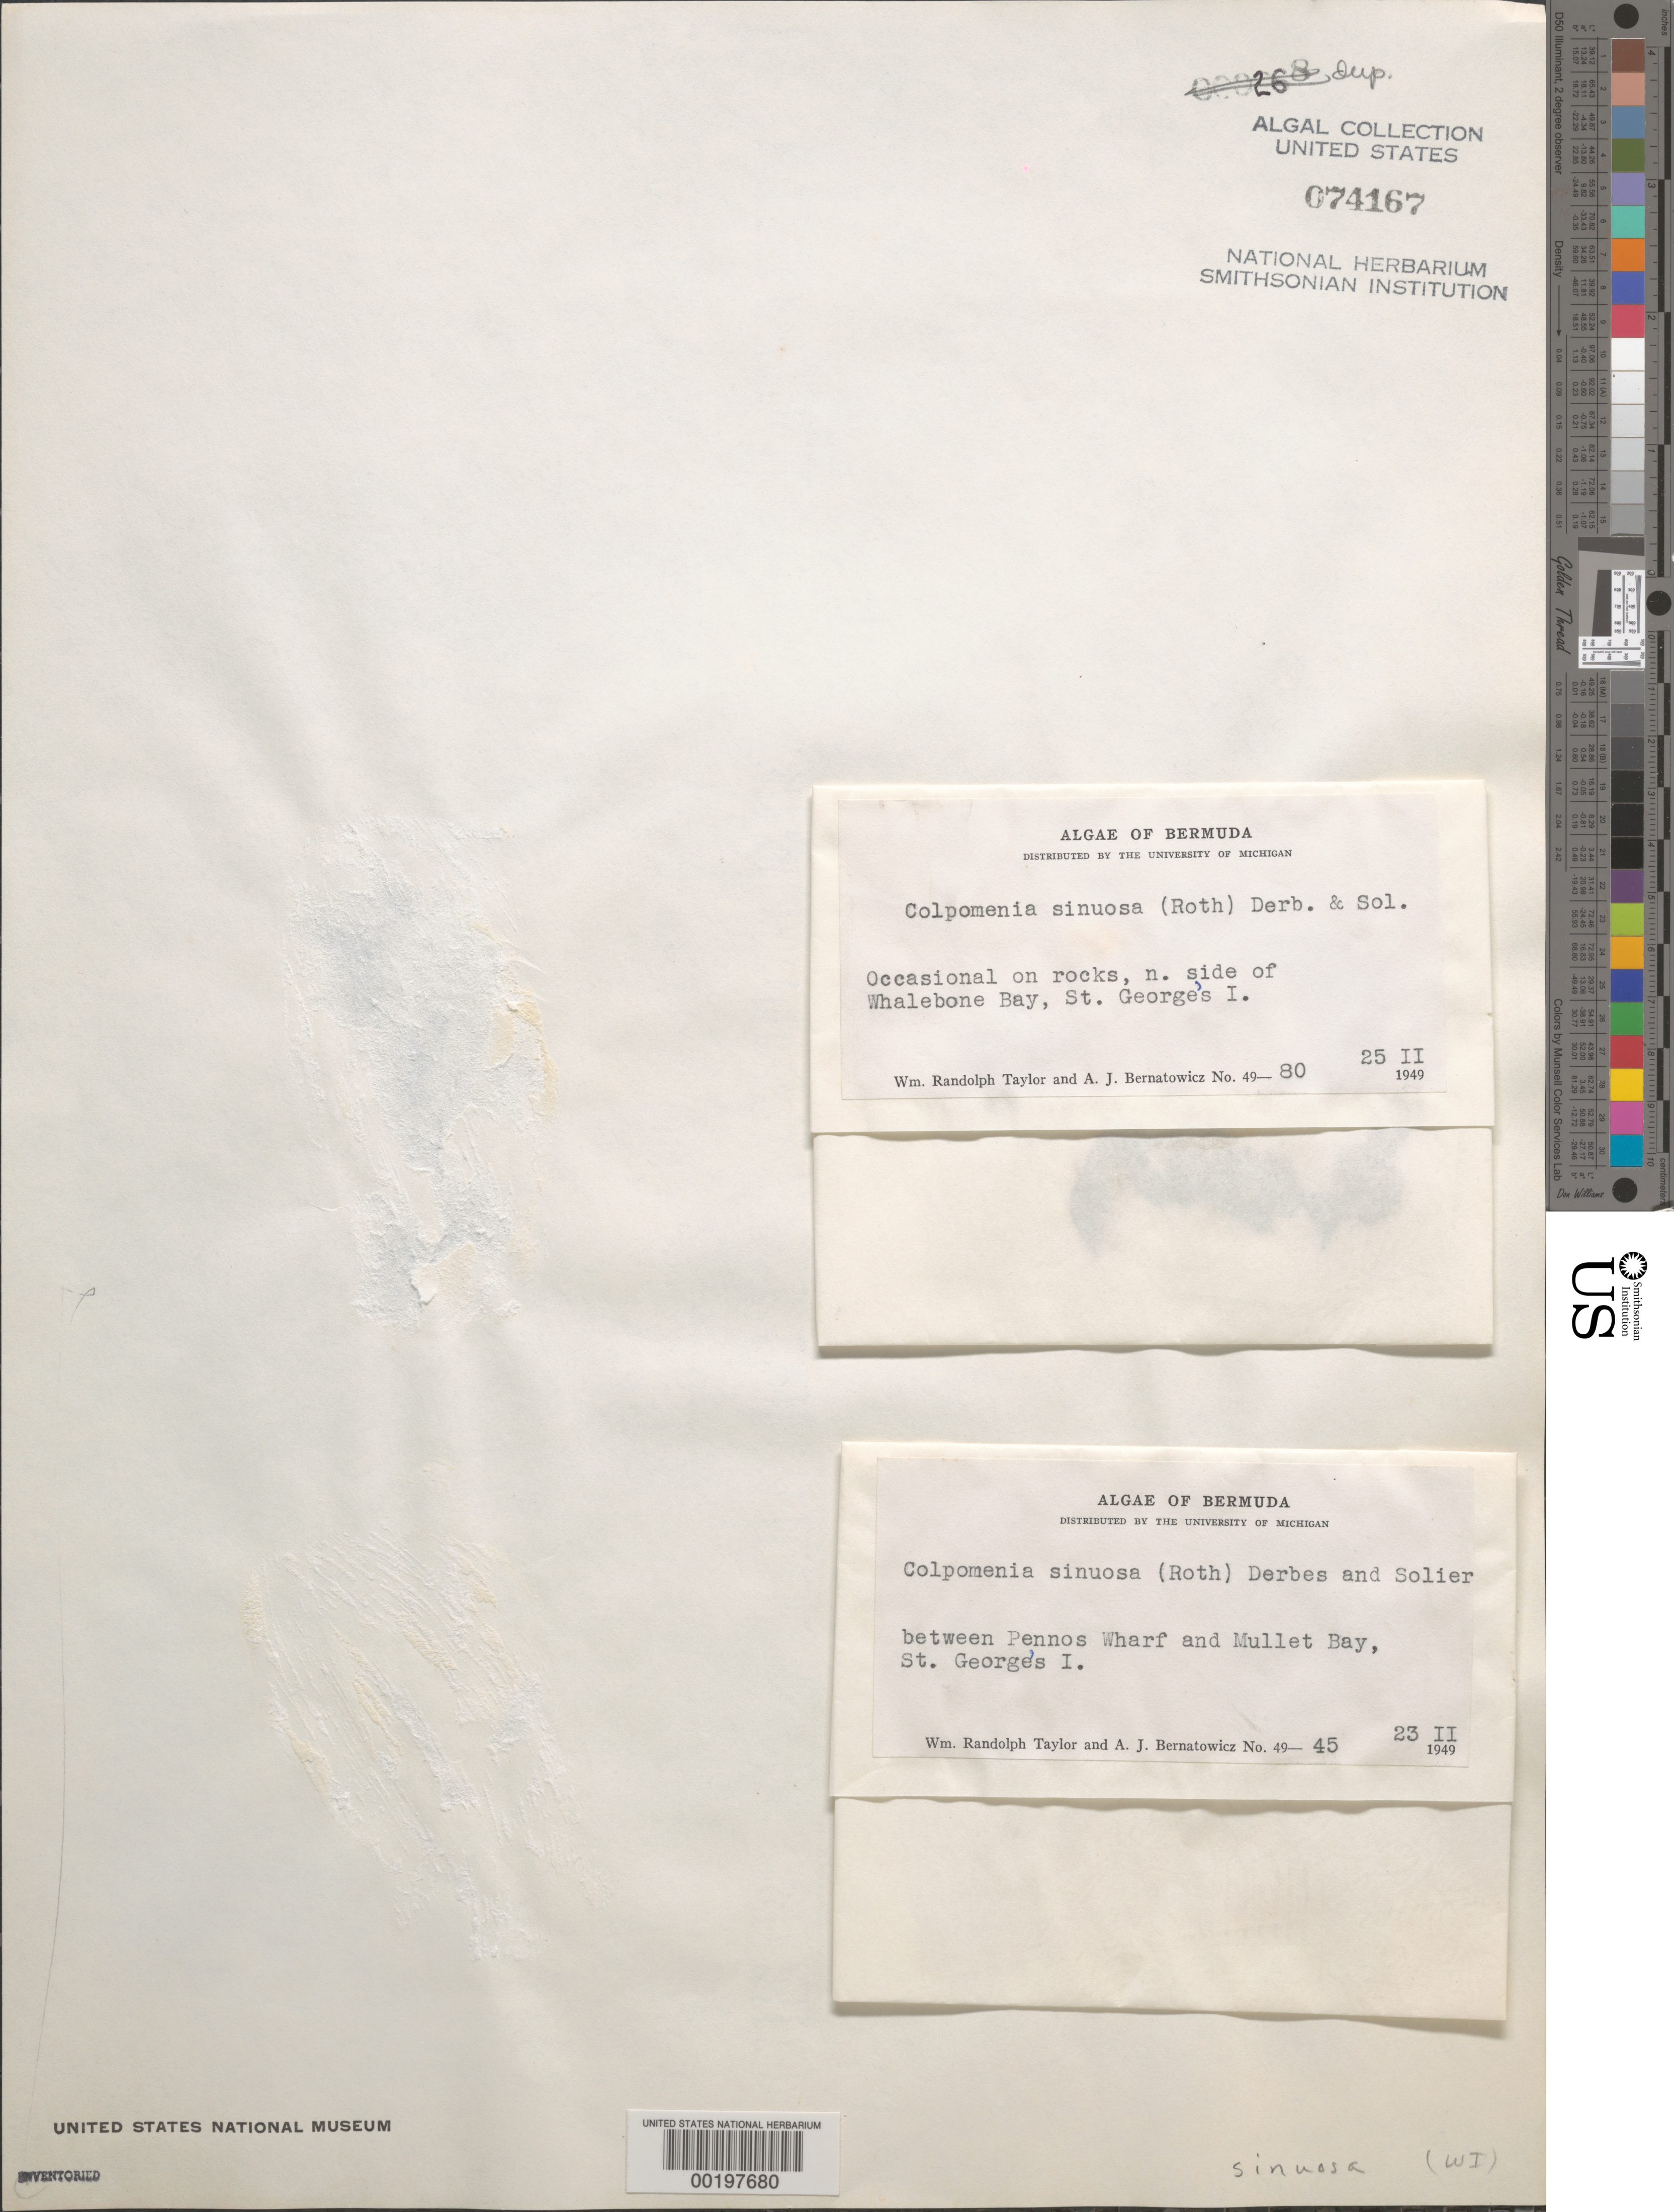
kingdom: Chromista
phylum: Ochrophyta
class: Phaeophyceae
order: Scytosiphonales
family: Scytosiphonaceae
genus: Colpomenia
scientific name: Colpomenia sinuosa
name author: (K. Mert. ex Roth) Derbes & Solier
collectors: W. R. Taylor & A. Bernatowicz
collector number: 49-80 & 49-45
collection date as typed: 25 Feb 1949 AND 23 Feb 1949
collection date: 1949-02-23,1949-02-25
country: Bermuda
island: St. George's Island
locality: Whalebone Bay and between Penno's Wharf and Mullet Bay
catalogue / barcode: US 74167